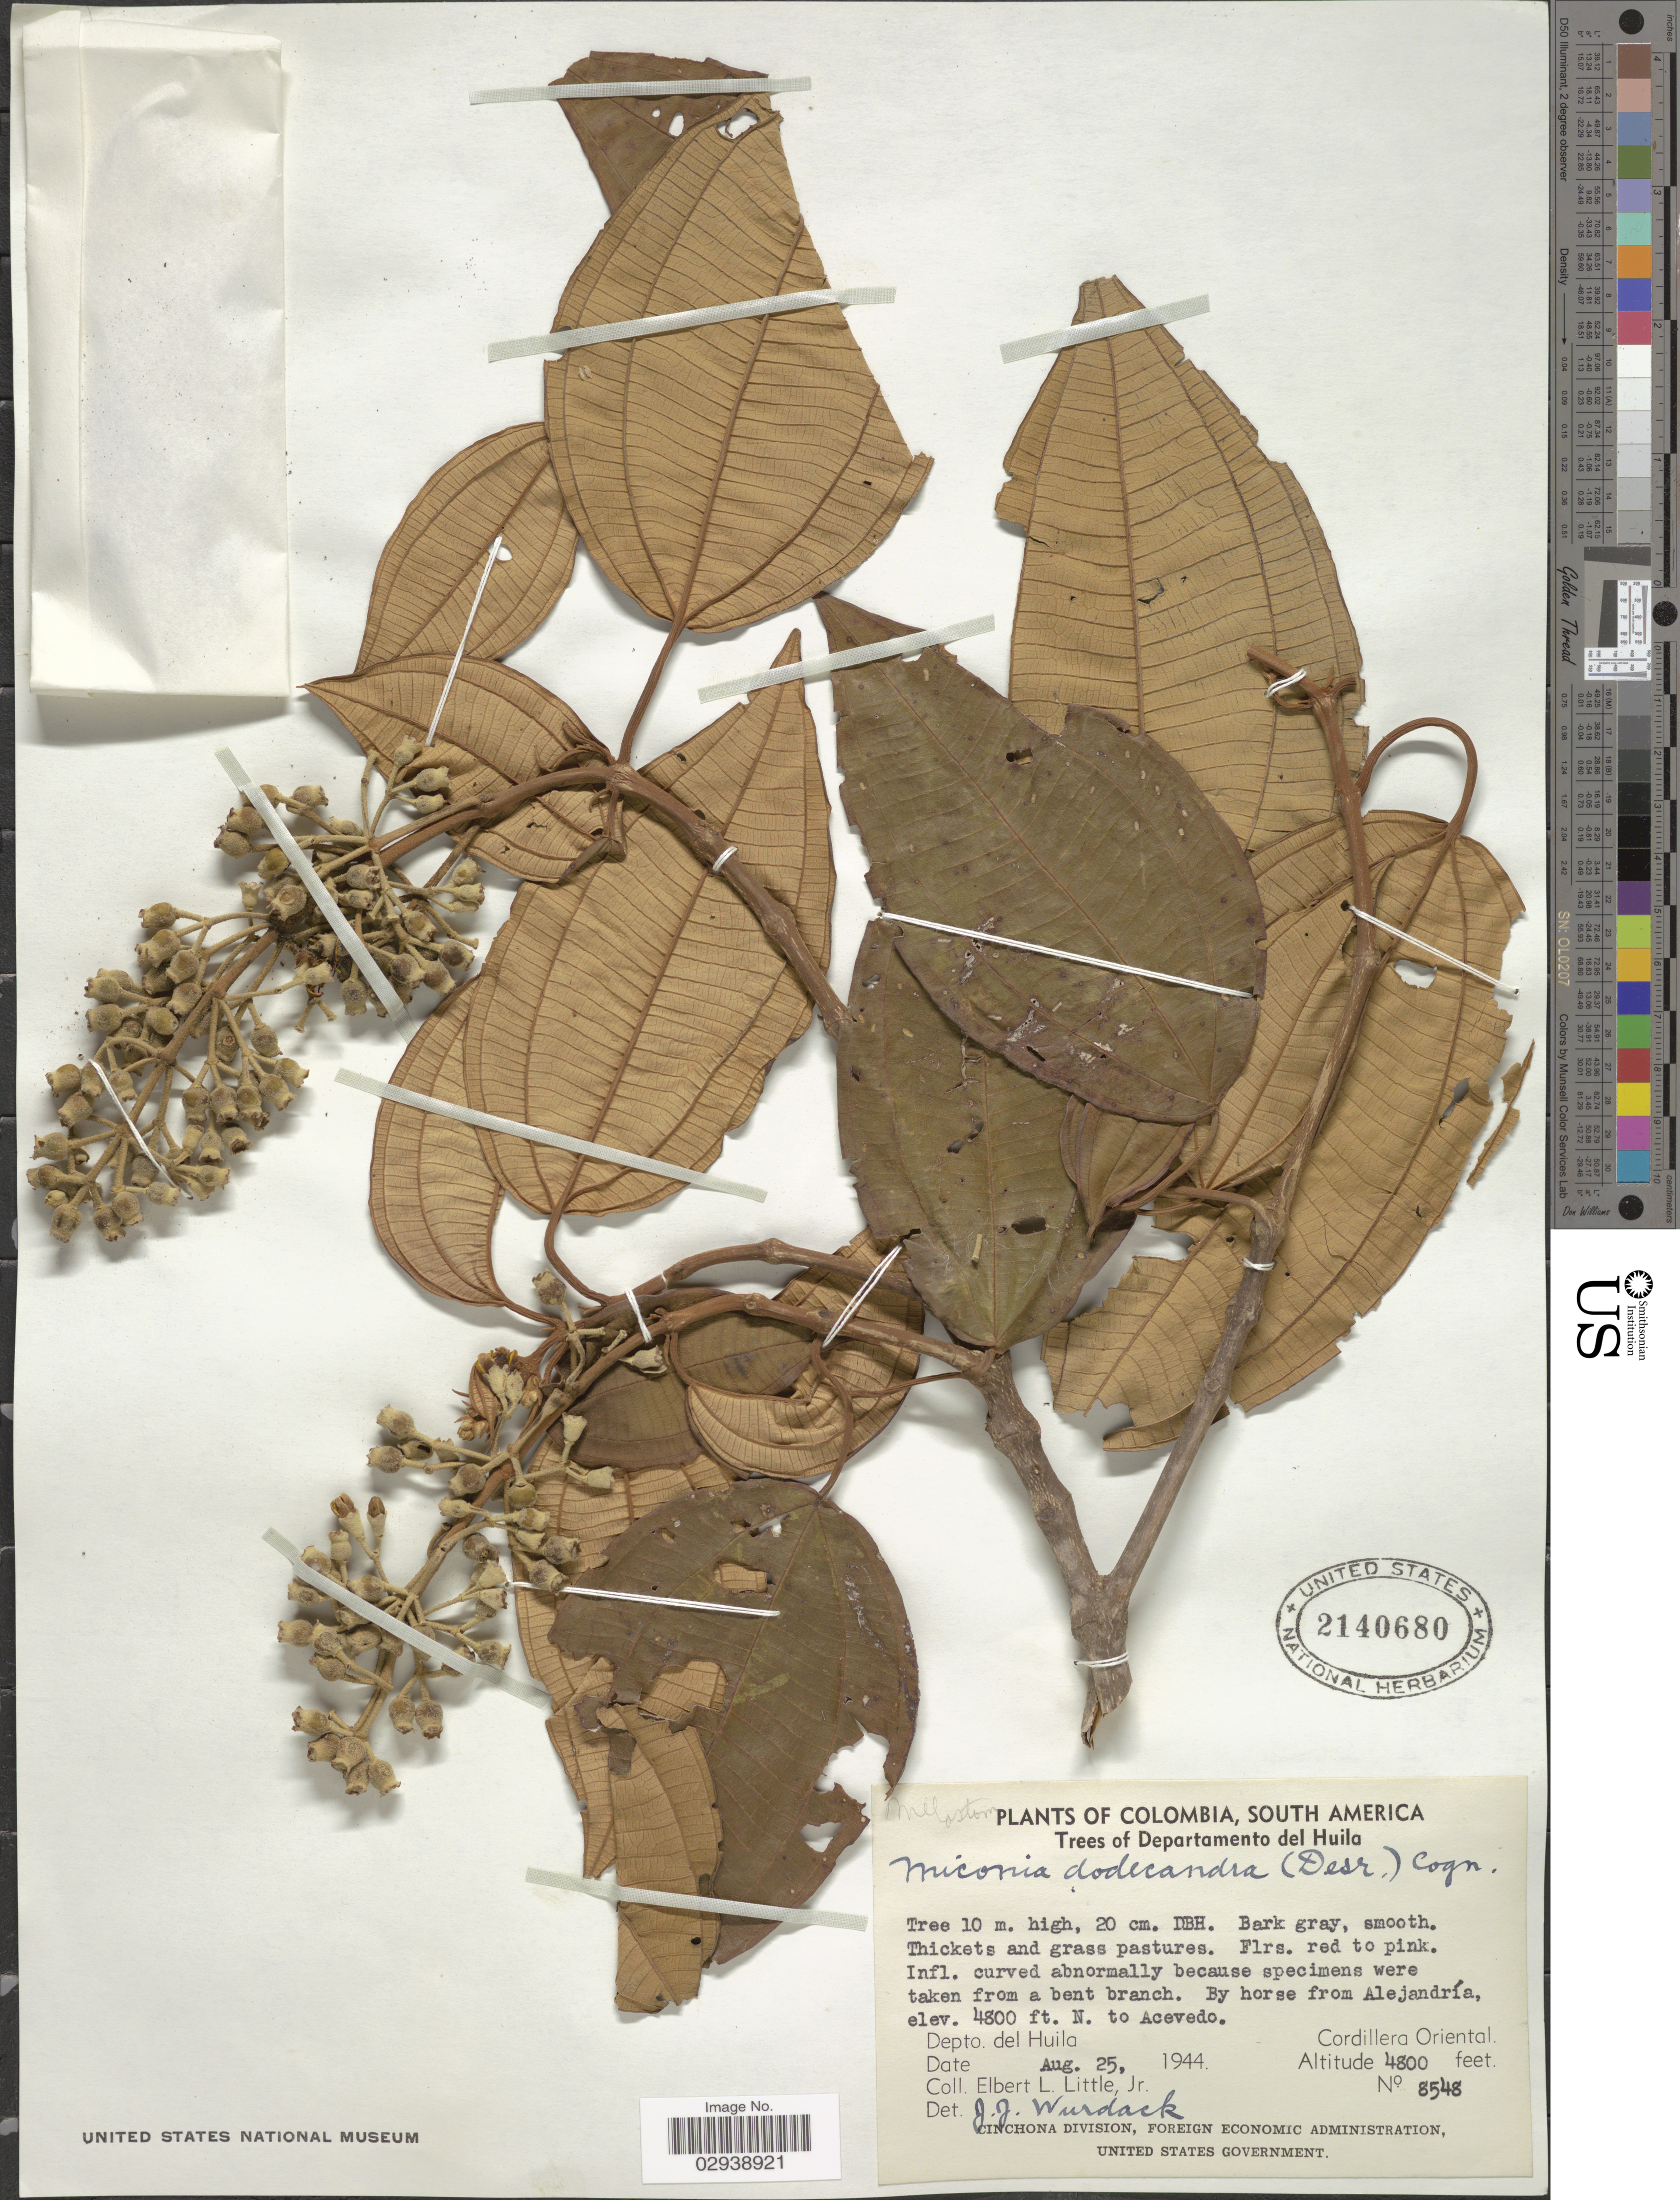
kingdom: Plantae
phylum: Tracheophyta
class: Magnoliopsida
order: Myrtales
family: Melastomataceae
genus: Miconia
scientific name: Miconia dodecandra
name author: Cogn.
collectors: E. L. Little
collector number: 8548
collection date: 1944-08-25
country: Colombia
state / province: Huila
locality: Trees of Departamento del Huila, By horse from Alejandría, N. to Acevedo, Depto. del Huila, Cordillera Oriental.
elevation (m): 1463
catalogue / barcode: US 2140680